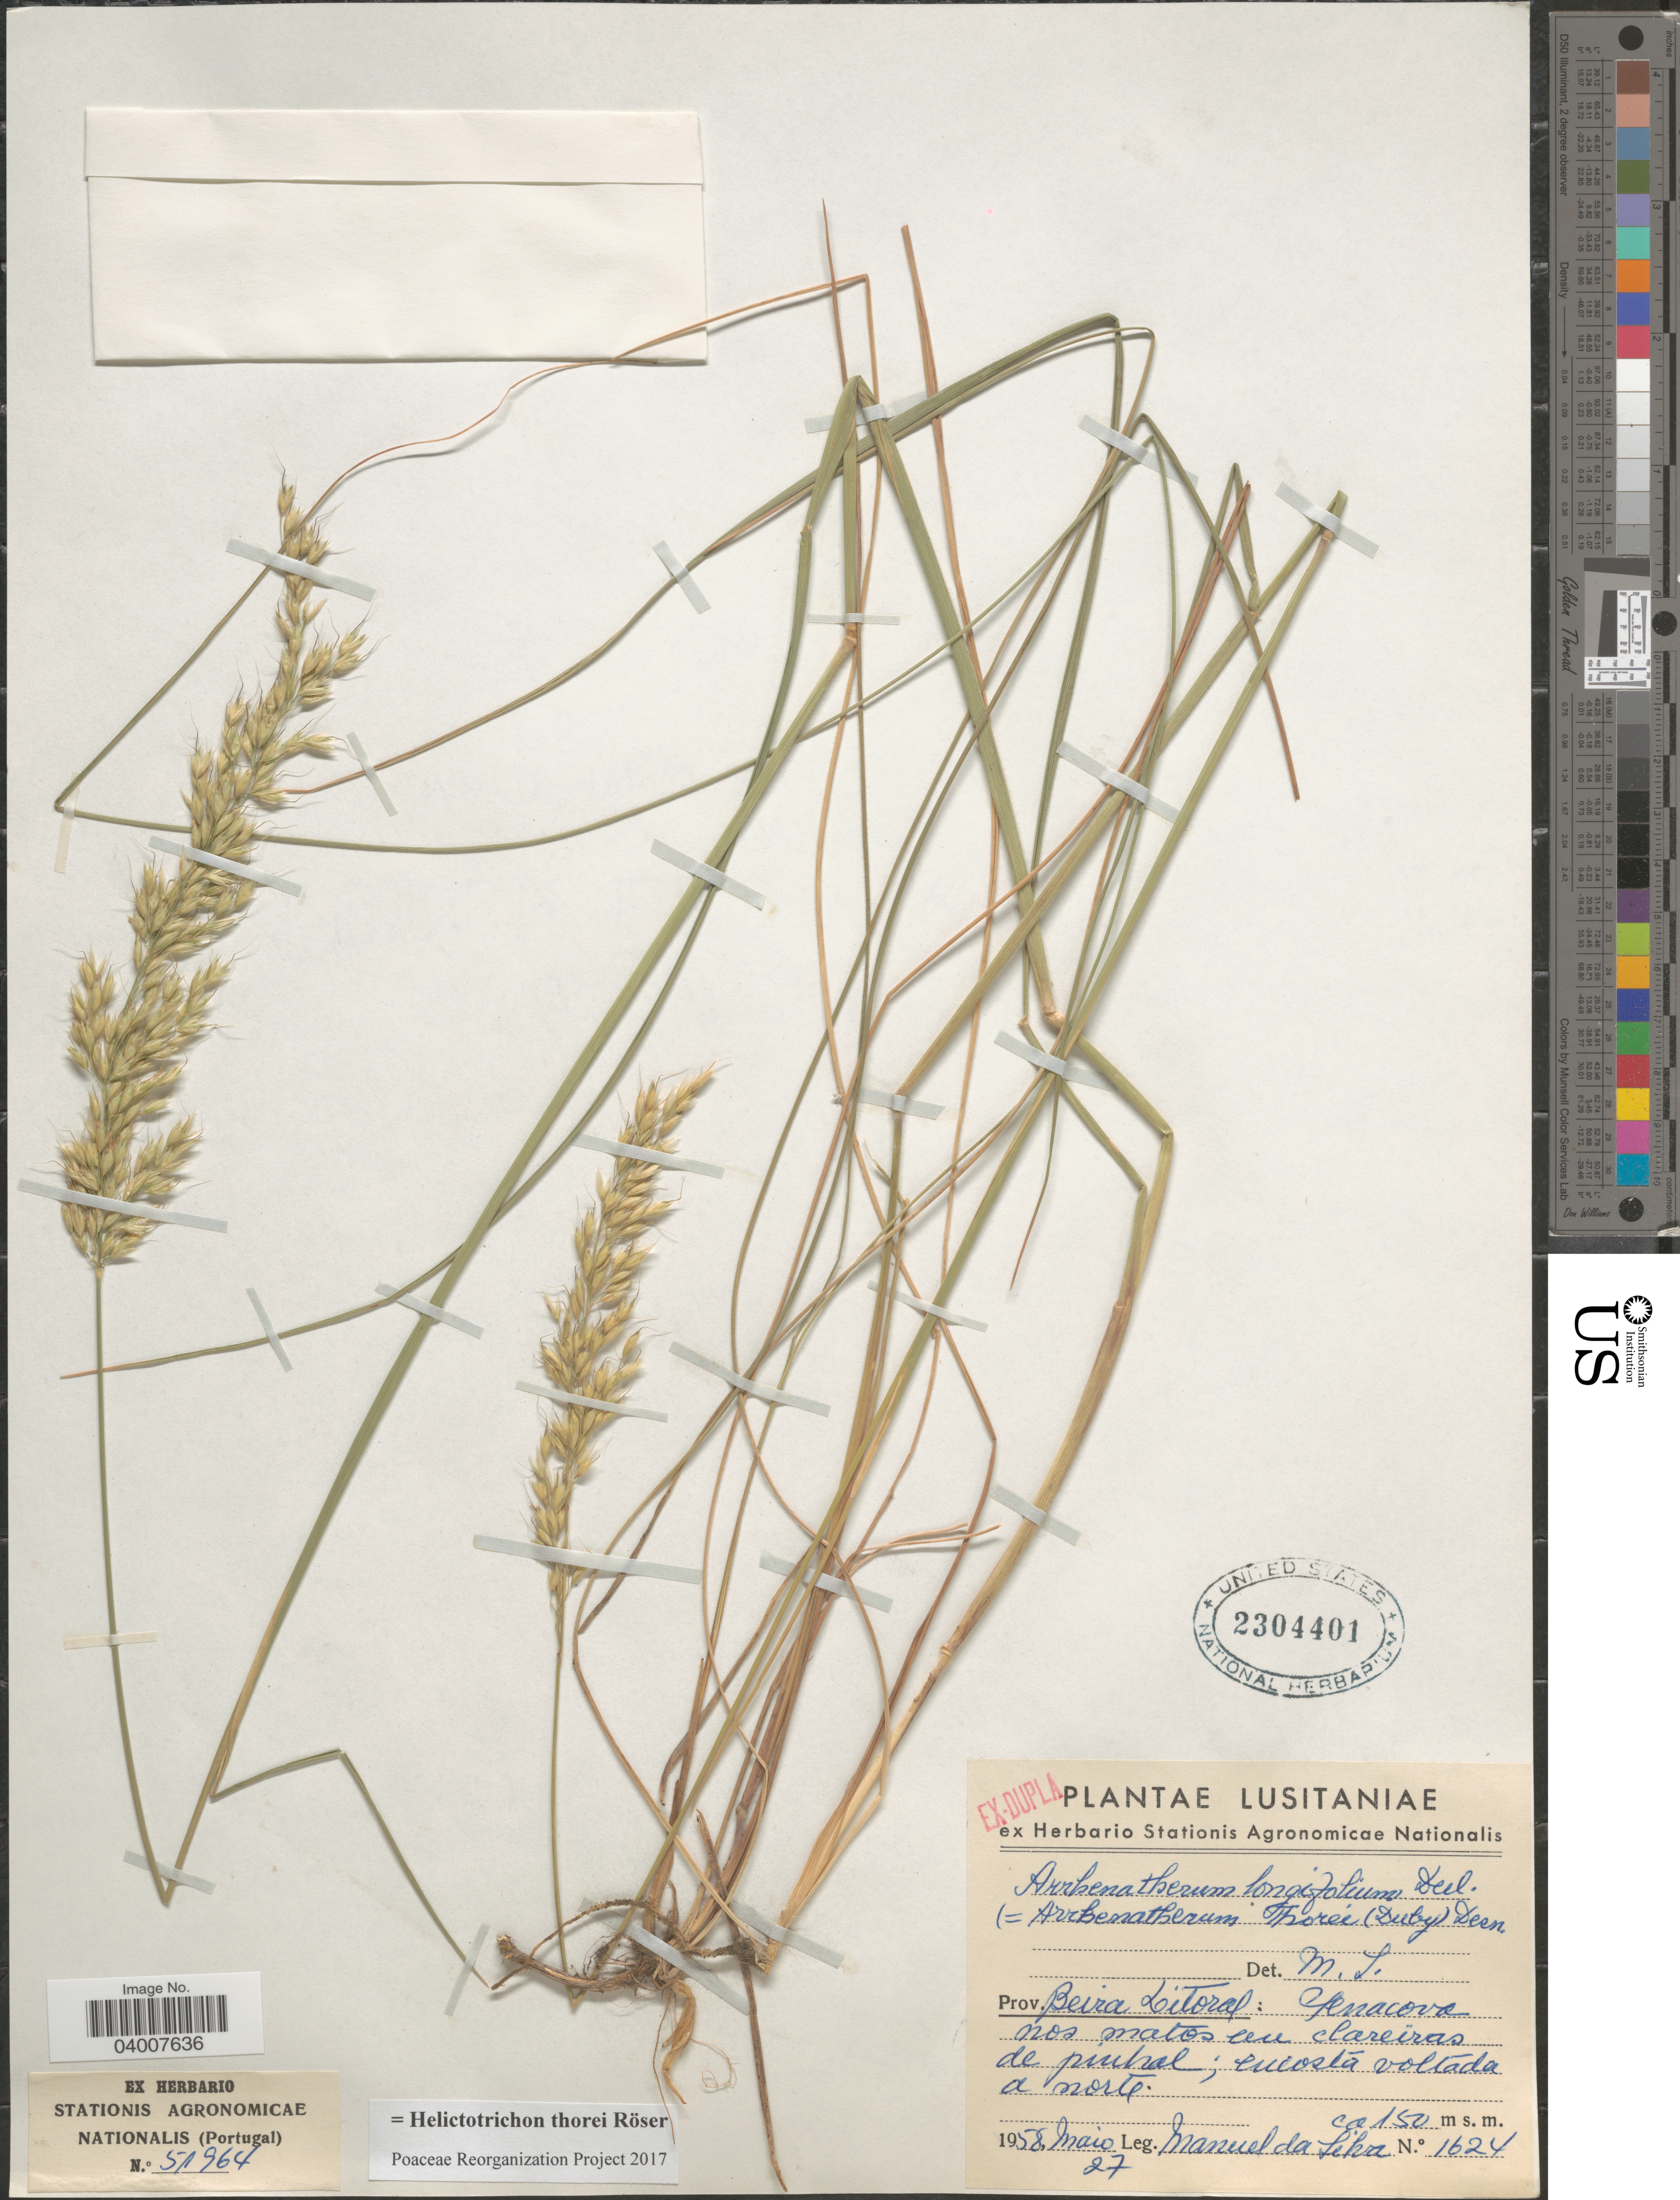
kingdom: Plantae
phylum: Tracheophyta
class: Liliopsida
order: Poales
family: Poaceae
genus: Helictotrichon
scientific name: Helictotrichon thorei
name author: Röser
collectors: M. da Leha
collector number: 1624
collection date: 1958-05-27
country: Portugal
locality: Prov. Beira Litoral: Penacova nos matos em clareiras de pinhal; encosta voltada a norte.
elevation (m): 150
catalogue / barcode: US 2304401